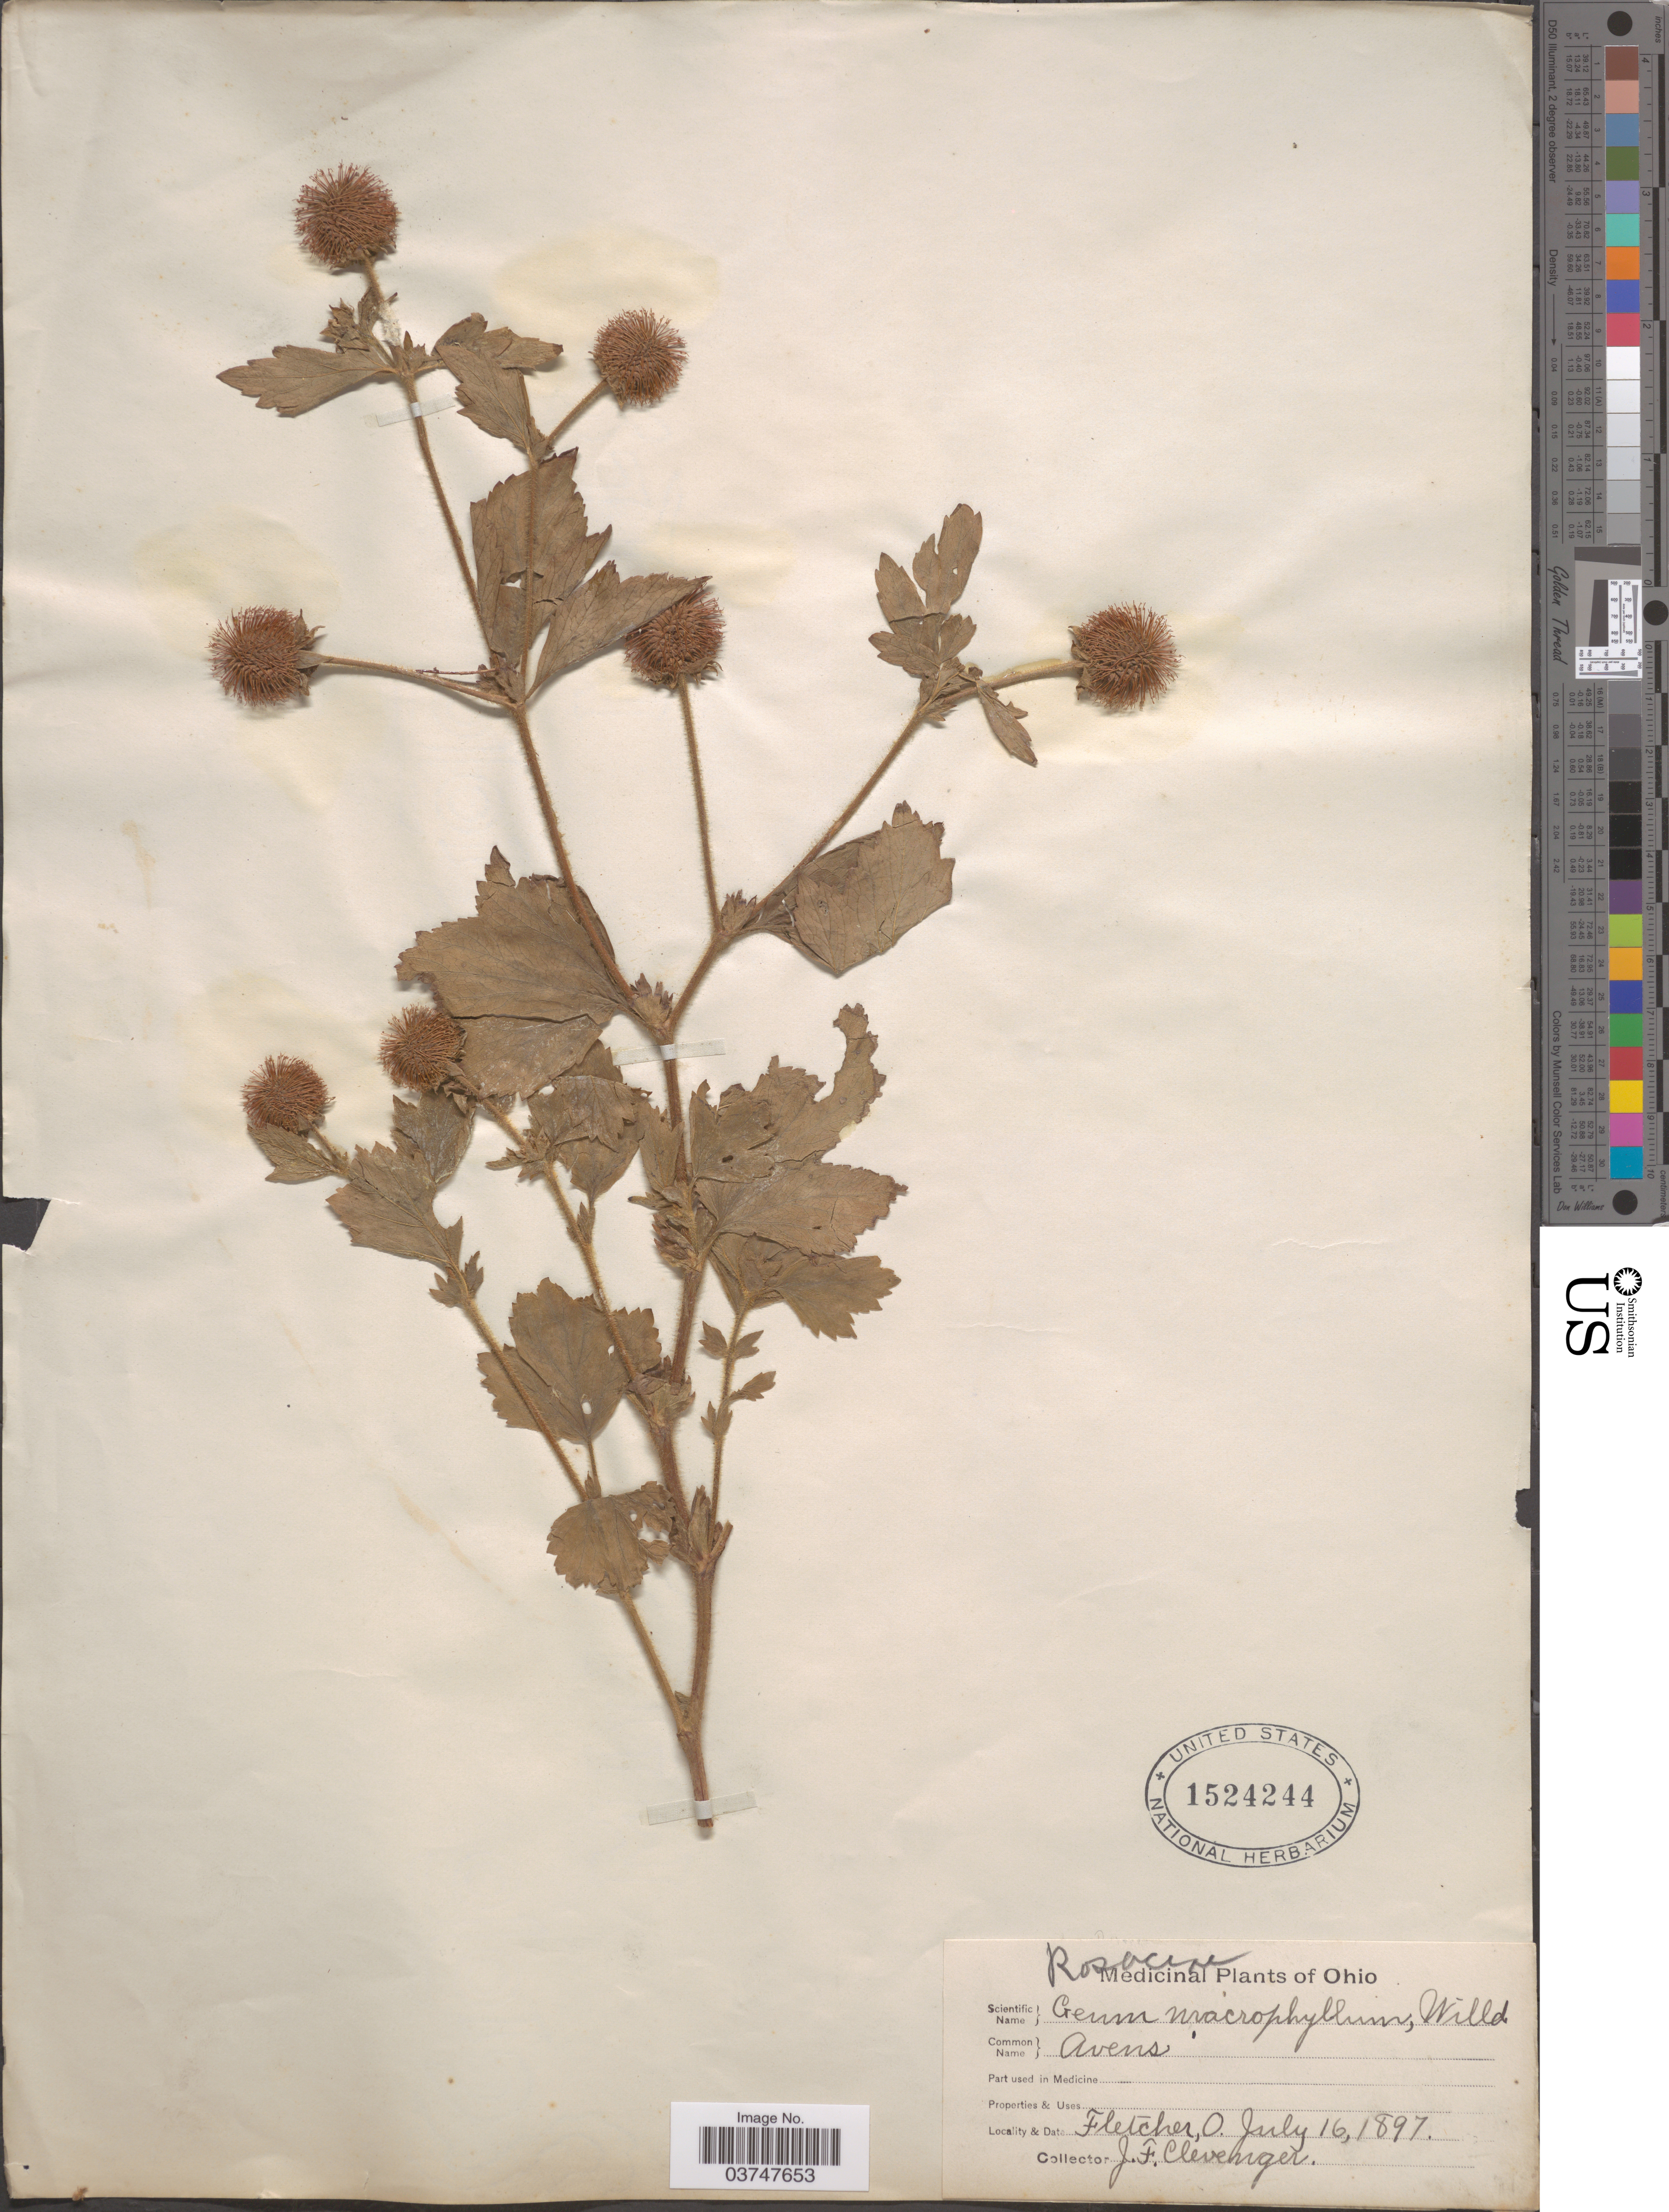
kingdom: Plantae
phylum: Tracheophyta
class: Magnoliopsida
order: Rosales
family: Rosaceae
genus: Geum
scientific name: Geum macrophyllum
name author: Willd.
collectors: J. F. Clevenger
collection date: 1897-07-16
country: United States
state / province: Ohio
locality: Fletcher.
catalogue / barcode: US 1524244